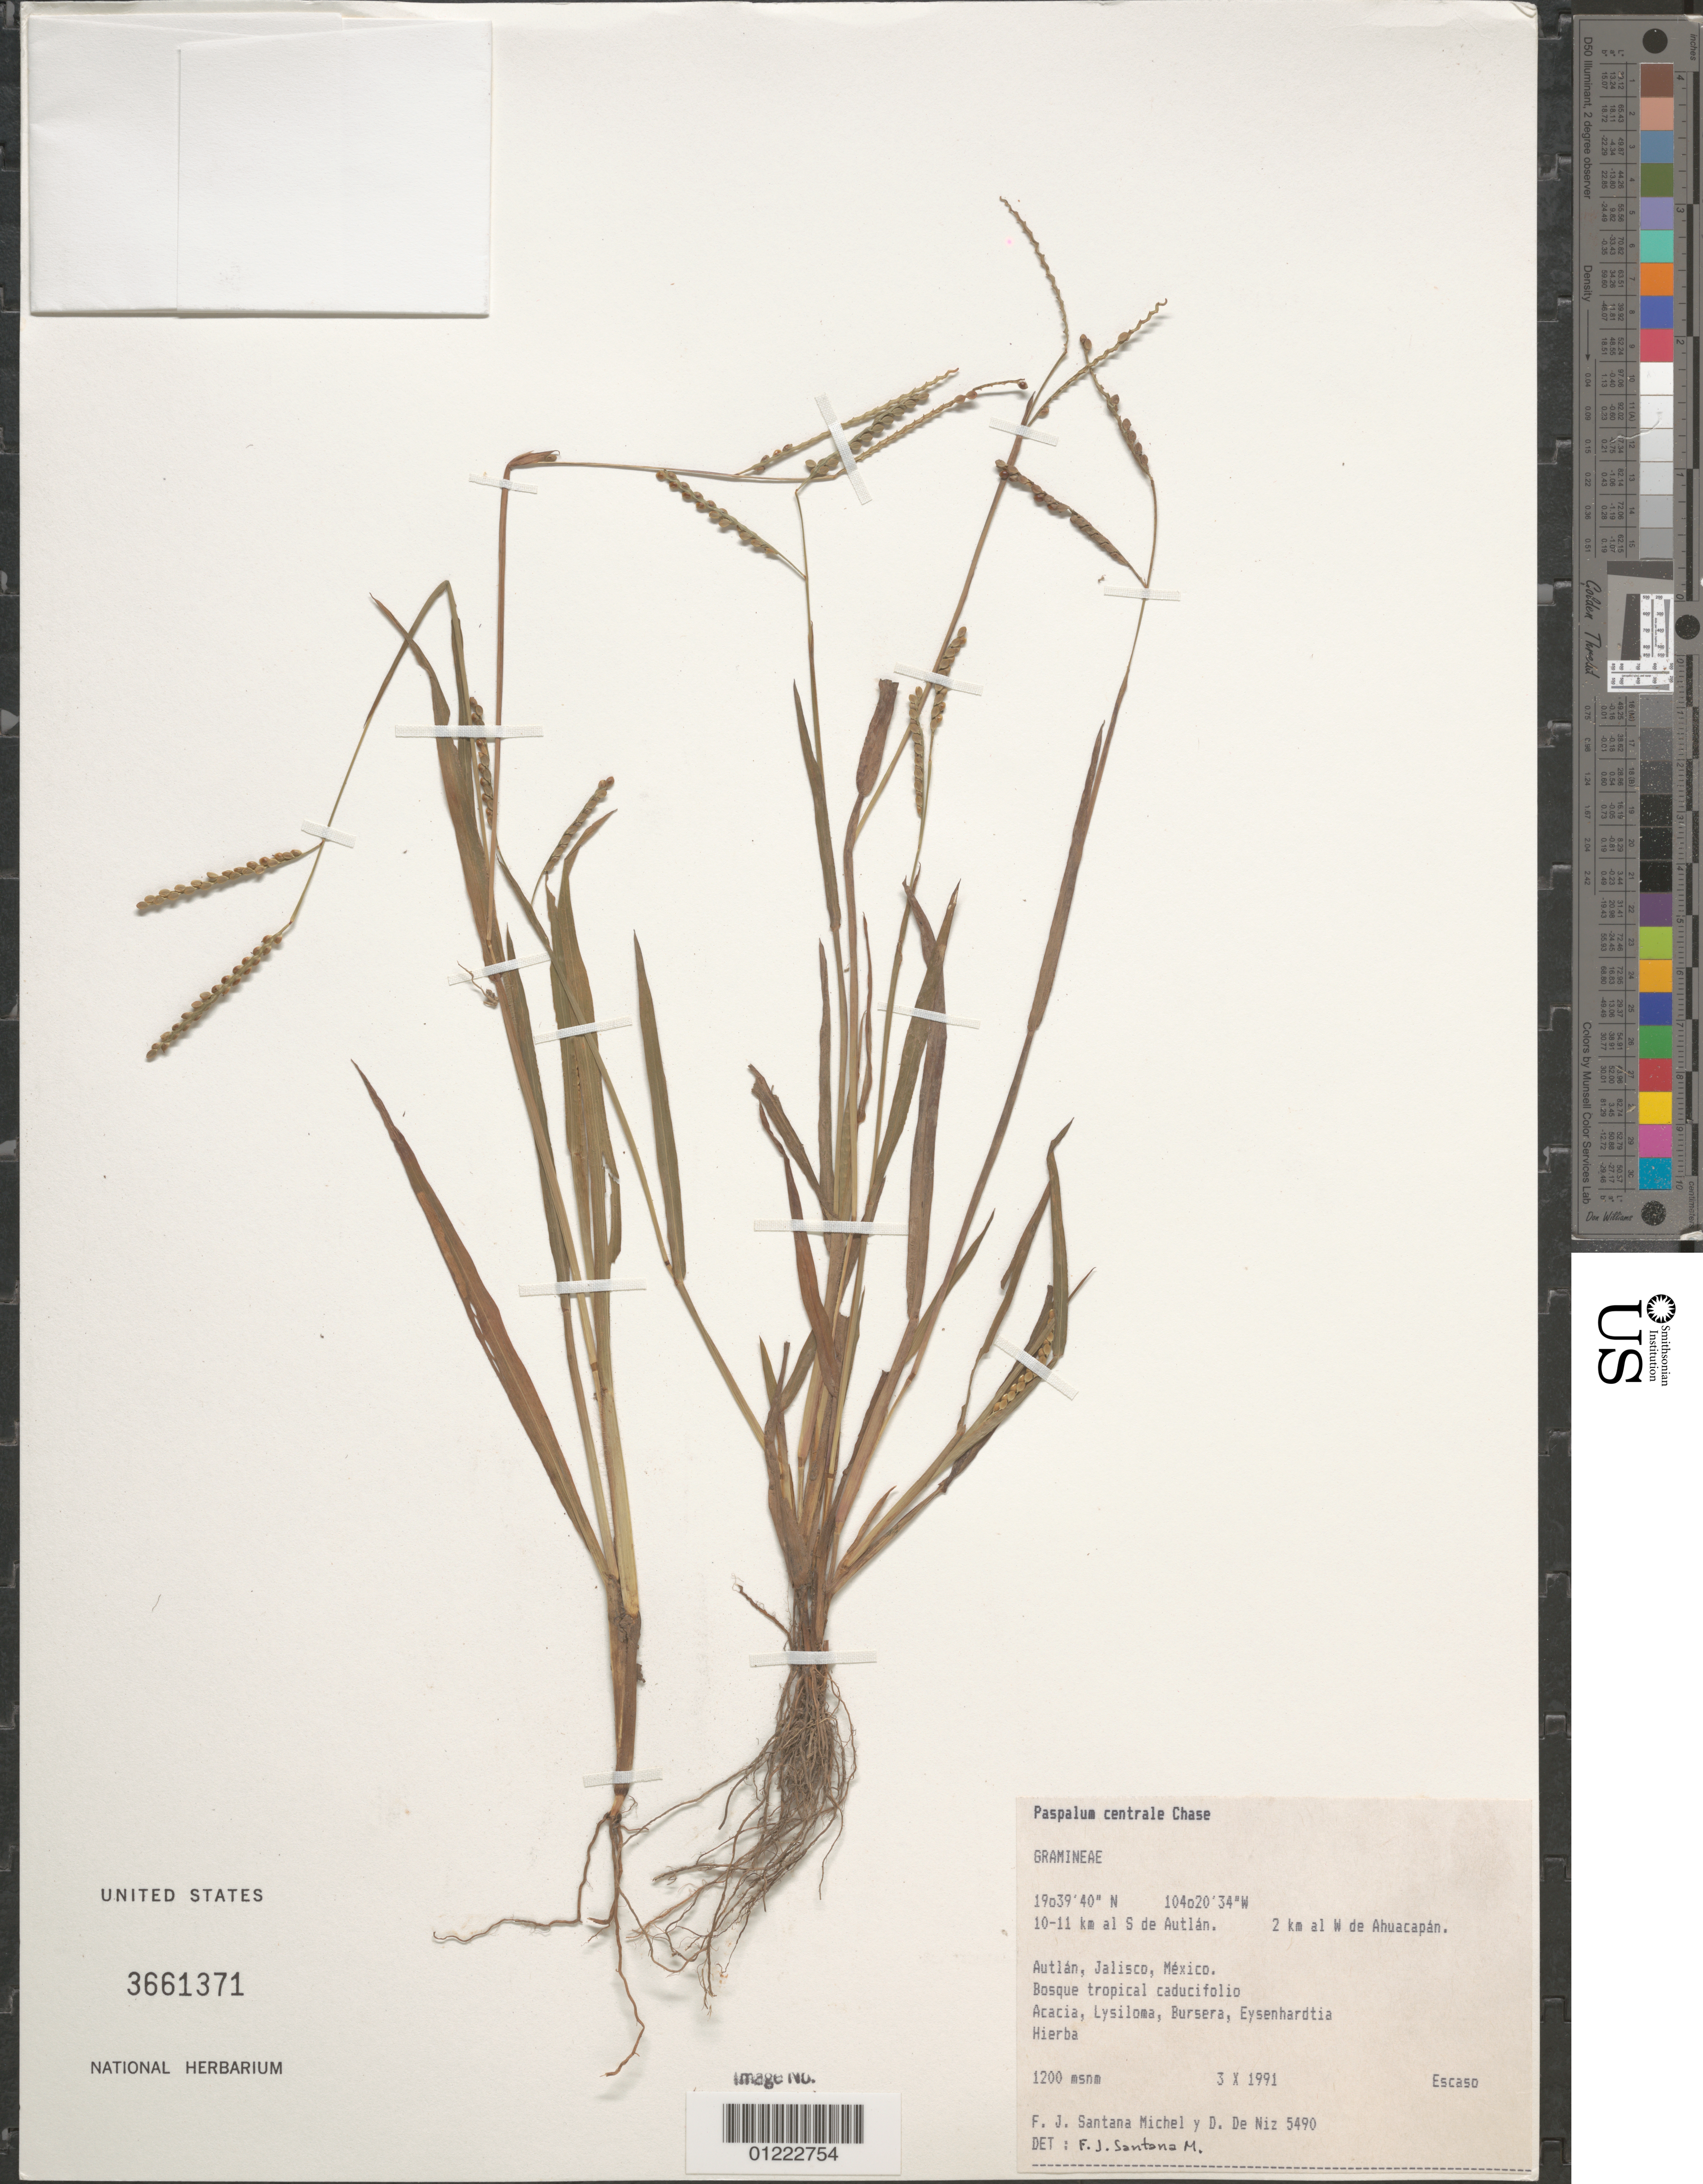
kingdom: Plantae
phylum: Tracheophyta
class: Liliopsida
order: Poales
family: Poaceae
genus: Paspalum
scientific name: Paspalum centrale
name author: Chase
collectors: F. J. Santana M. & D. De Niz L.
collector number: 5490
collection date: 1991-10-03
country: Mexico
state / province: Jalisco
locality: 10-11 km al S de Autlán. 2 km al W de Ahuacapan.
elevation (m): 1200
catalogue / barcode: US 3661371